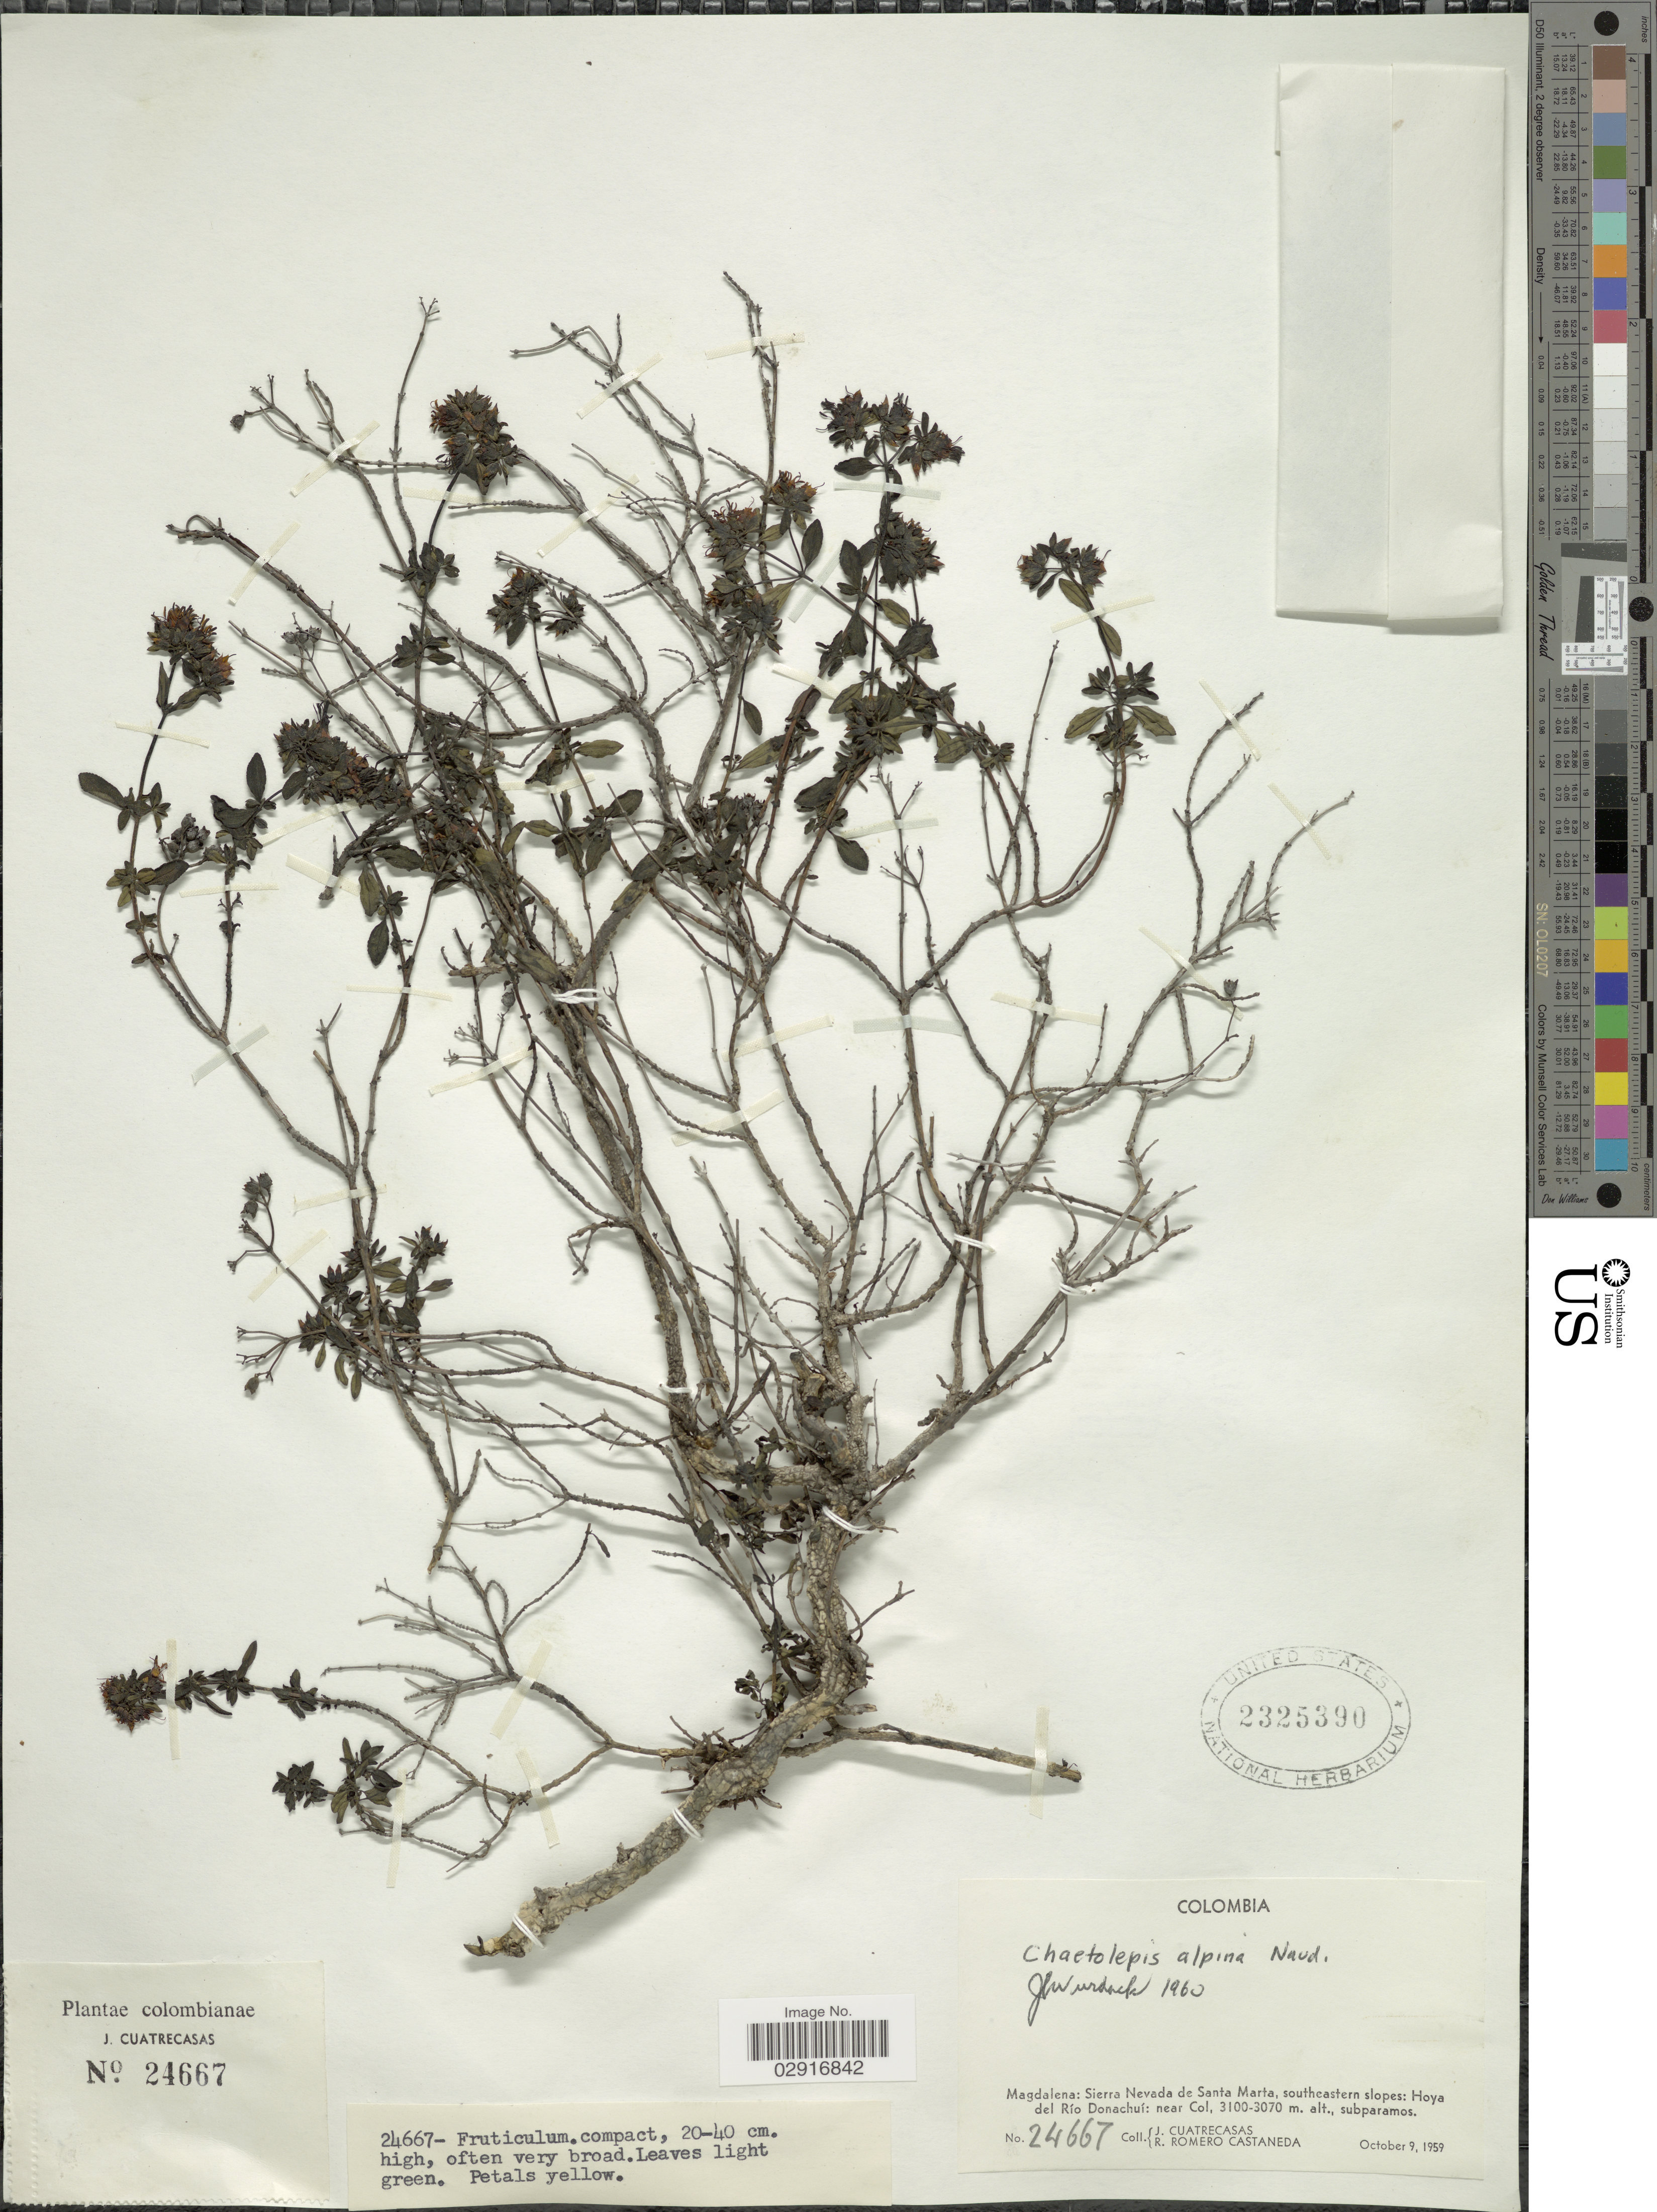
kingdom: Plantae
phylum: Tracheophyta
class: Magnoliopsida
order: Myrtales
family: Melastomataceae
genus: Chaetolepis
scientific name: Chaetolepis alpina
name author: Naudin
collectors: J. Cuatrecasas & R. Romero Castañeda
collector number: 24667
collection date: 1959-10-09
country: Colombia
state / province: Magdalena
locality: Sierra Nevada de Santa Marta, southeastern slopes: Hoya del Río Donachuí: near Col.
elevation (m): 3070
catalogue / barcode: US 2325390